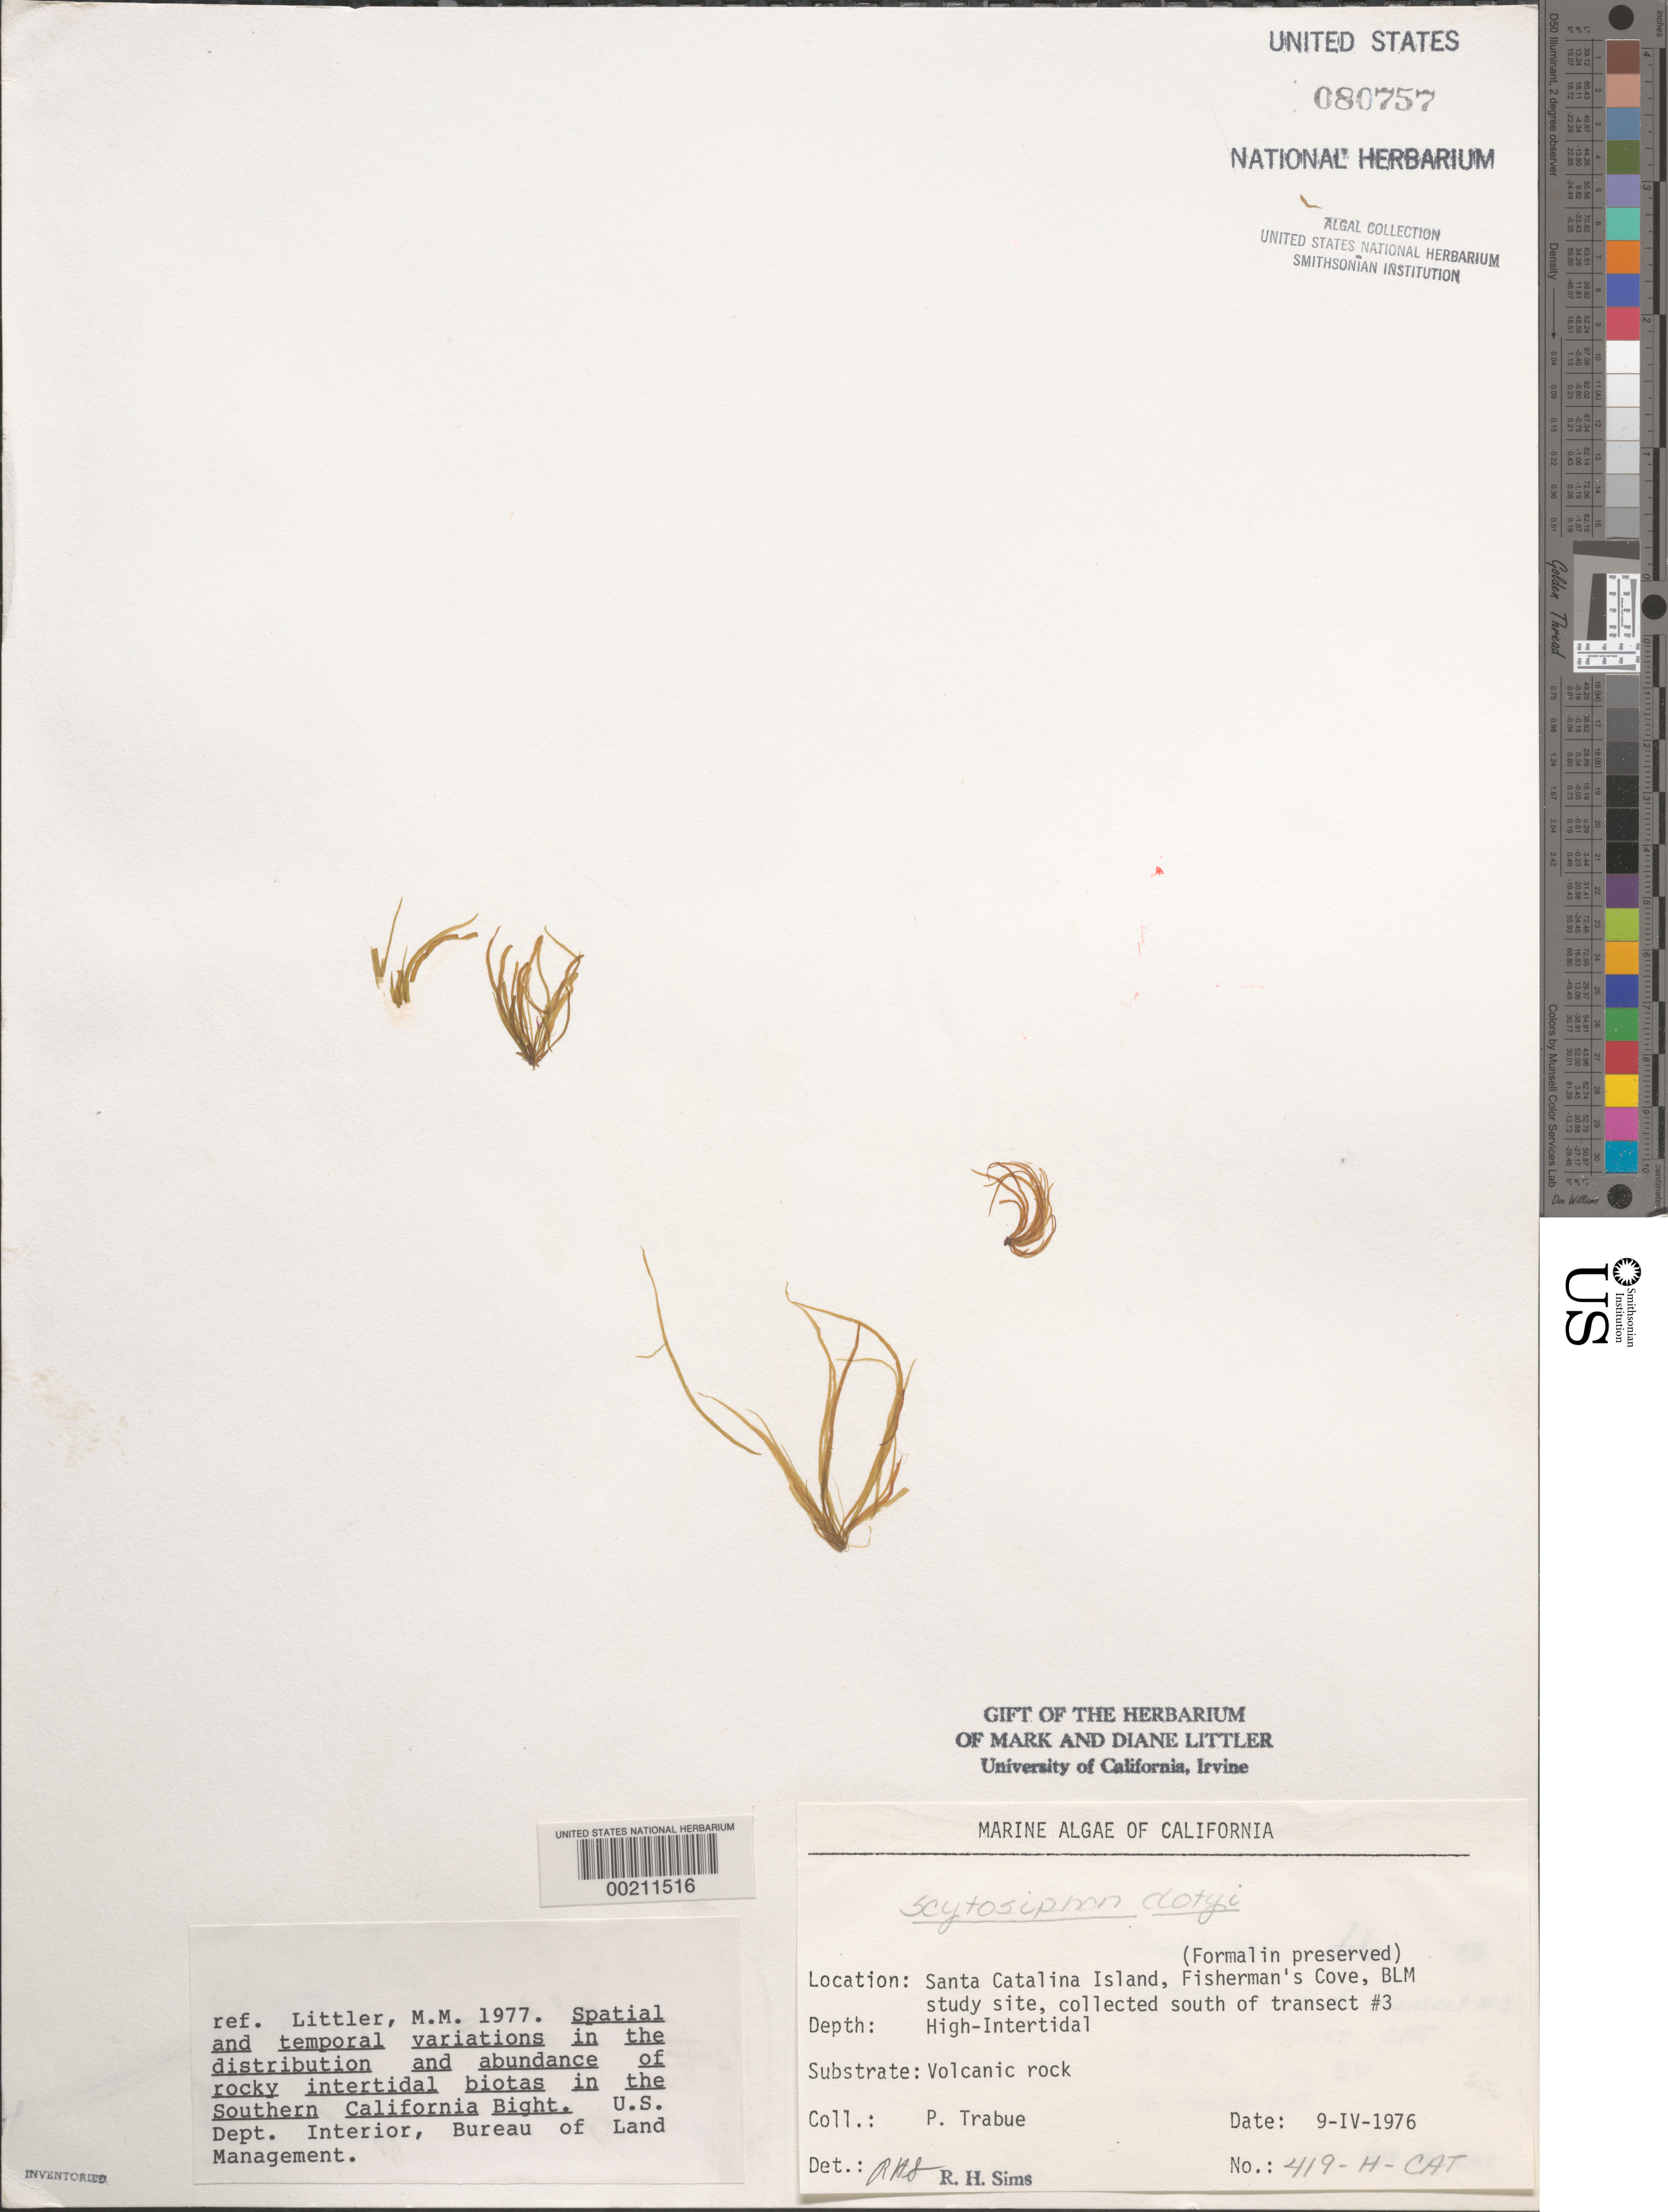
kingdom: Chromista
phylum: Ochrophyta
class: Phaeophyceae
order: Scytosiphonales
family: Scytosiphonaceae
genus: Scytosiphon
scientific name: Scytosiphon dotyi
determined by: Sims, Robert H.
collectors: P. J. Trabue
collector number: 419h-cat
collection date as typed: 09 Apr 1976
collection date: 1976-04-09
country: United States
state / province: California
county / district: Los Angeles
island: Santa Catalina Island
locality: Fishermen Cove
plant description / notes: BLM-SOCALBIGHT Rocky Intertidal Survey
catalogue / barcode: US 80757